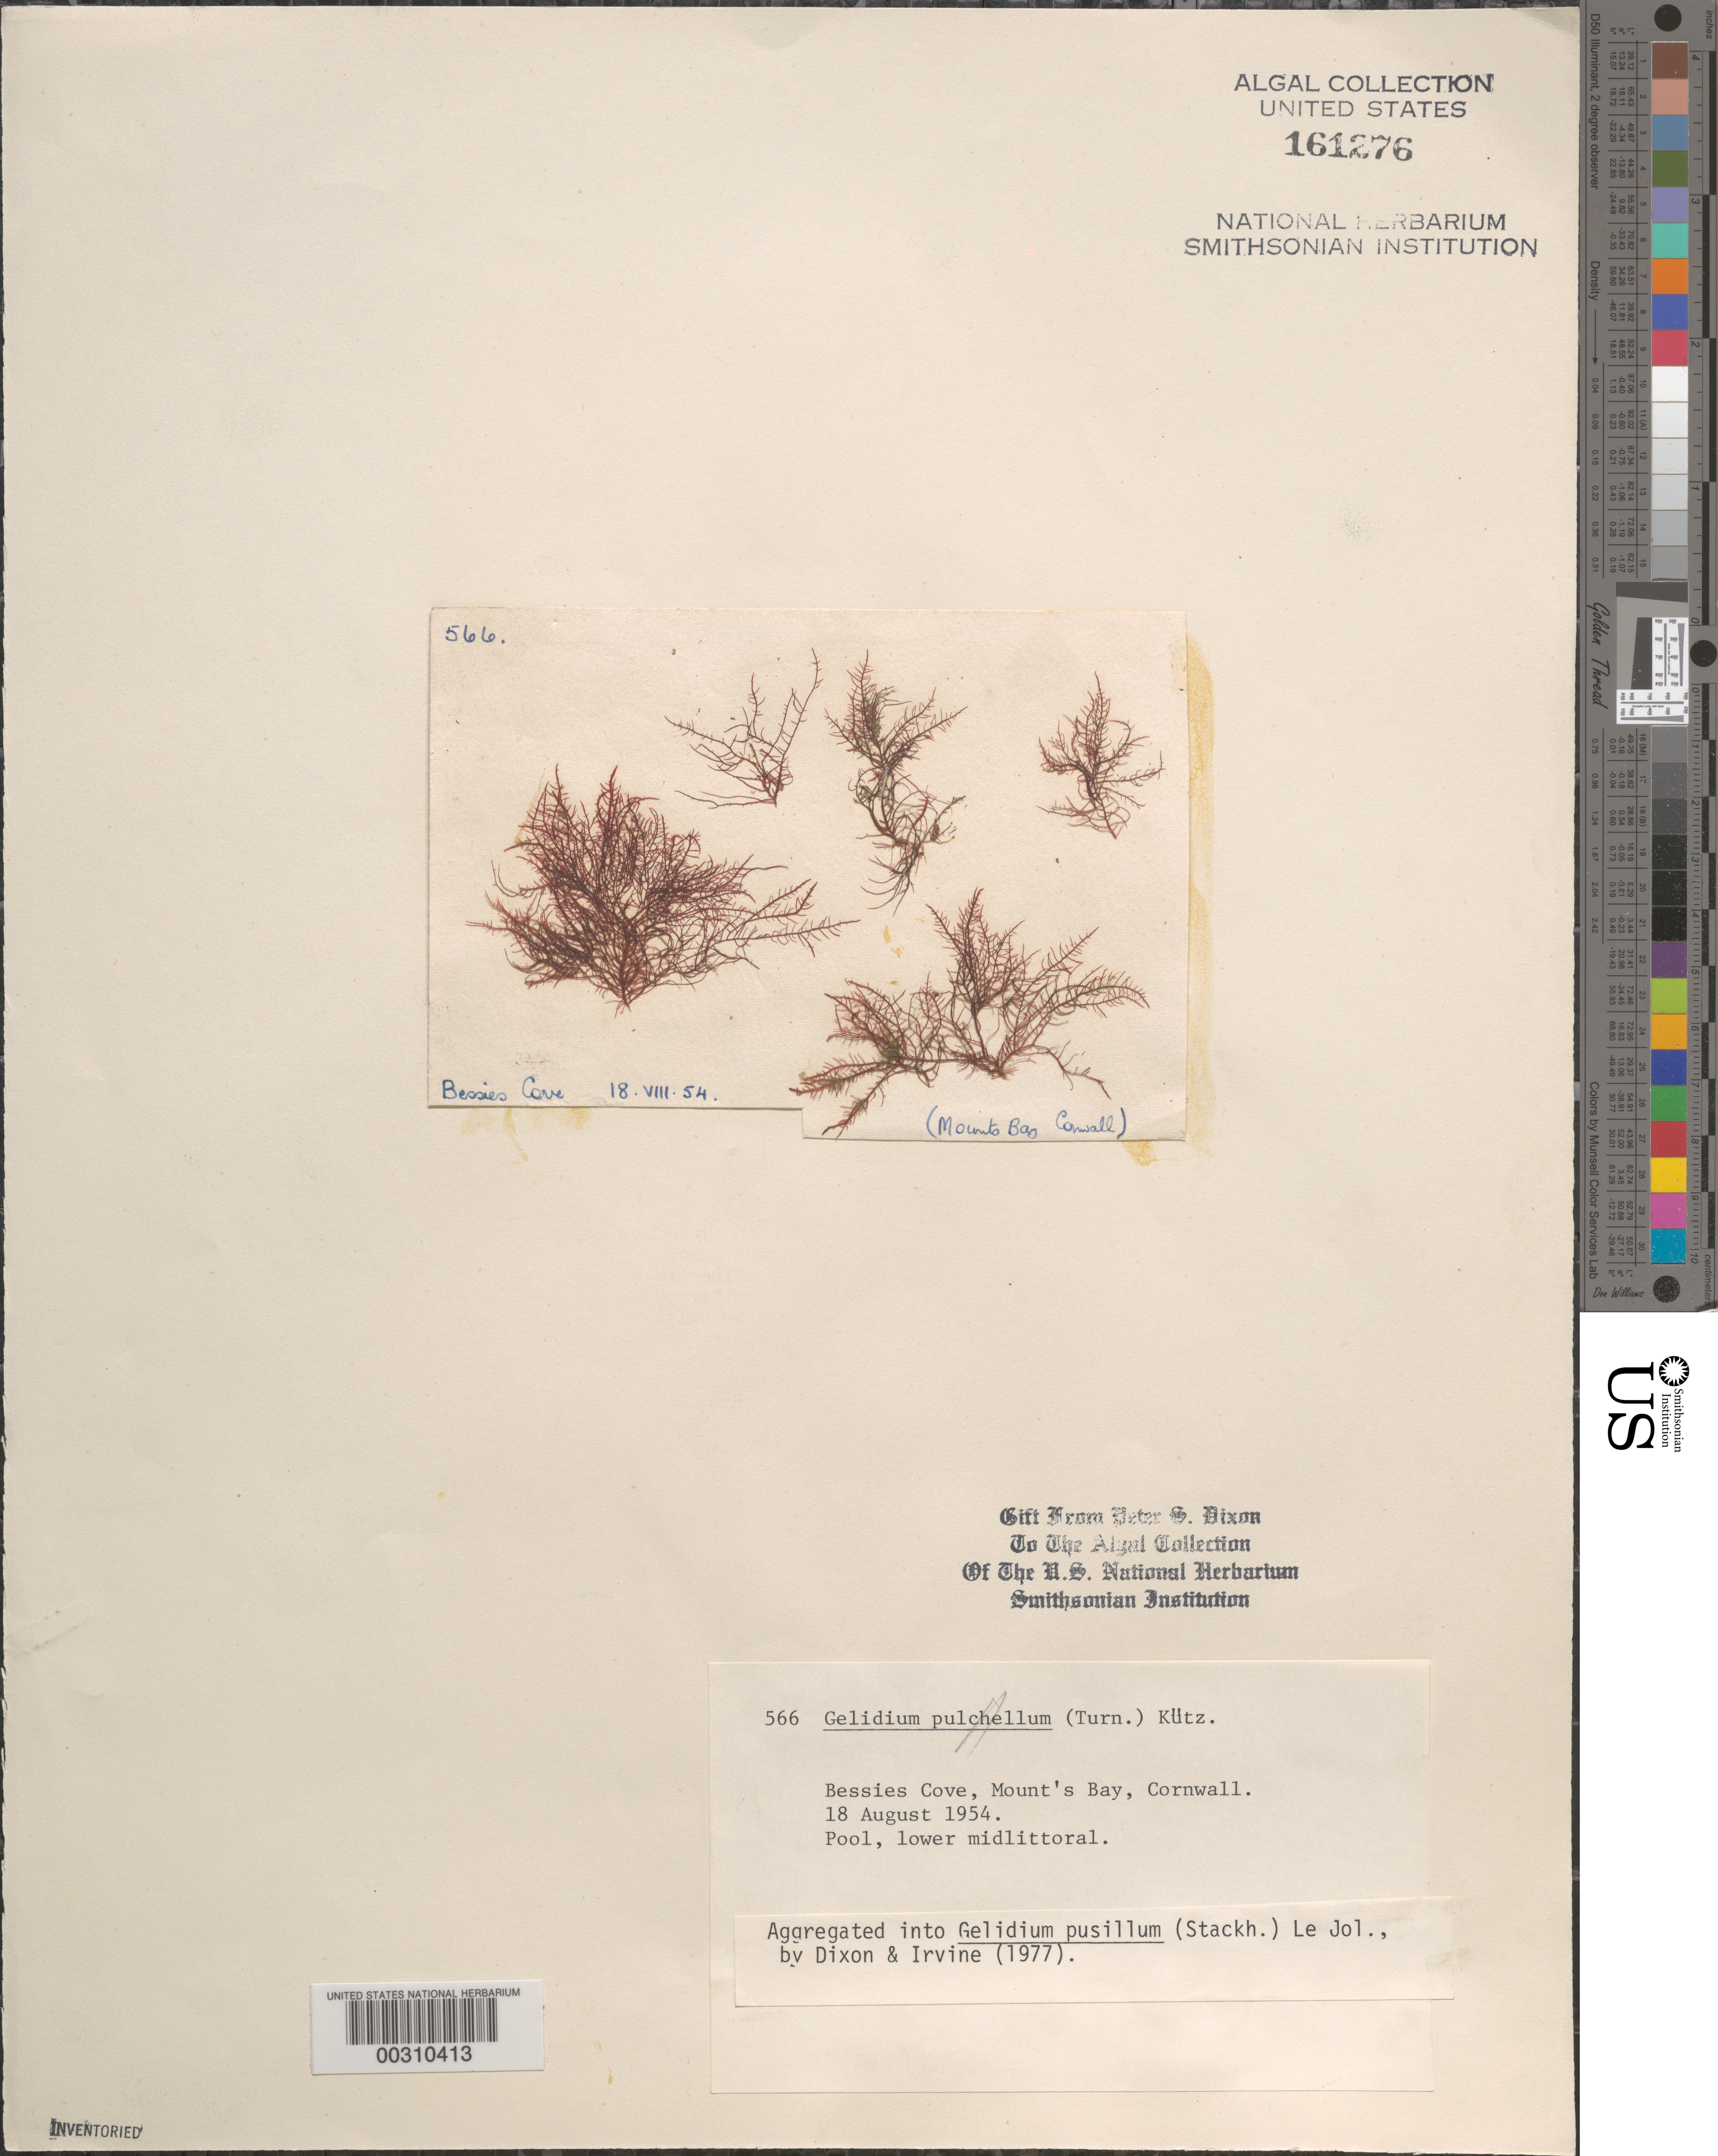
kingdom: Plantae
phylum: Rhodophyta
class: Florideophyceae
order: Gelidiales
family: Gelidiaceae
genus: Gelidium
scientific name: Gelidium pusillum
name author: (Stackh.) Le Jol.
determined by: Dixon, P. S.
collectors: P. S. Dixon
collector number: PSD 566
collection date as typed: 18 Aug 1954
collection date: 1954-08-18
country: United Kingdom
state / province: England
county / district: Cornwall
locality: Bessies Cove, Mounts Bay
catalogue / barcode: US 161276